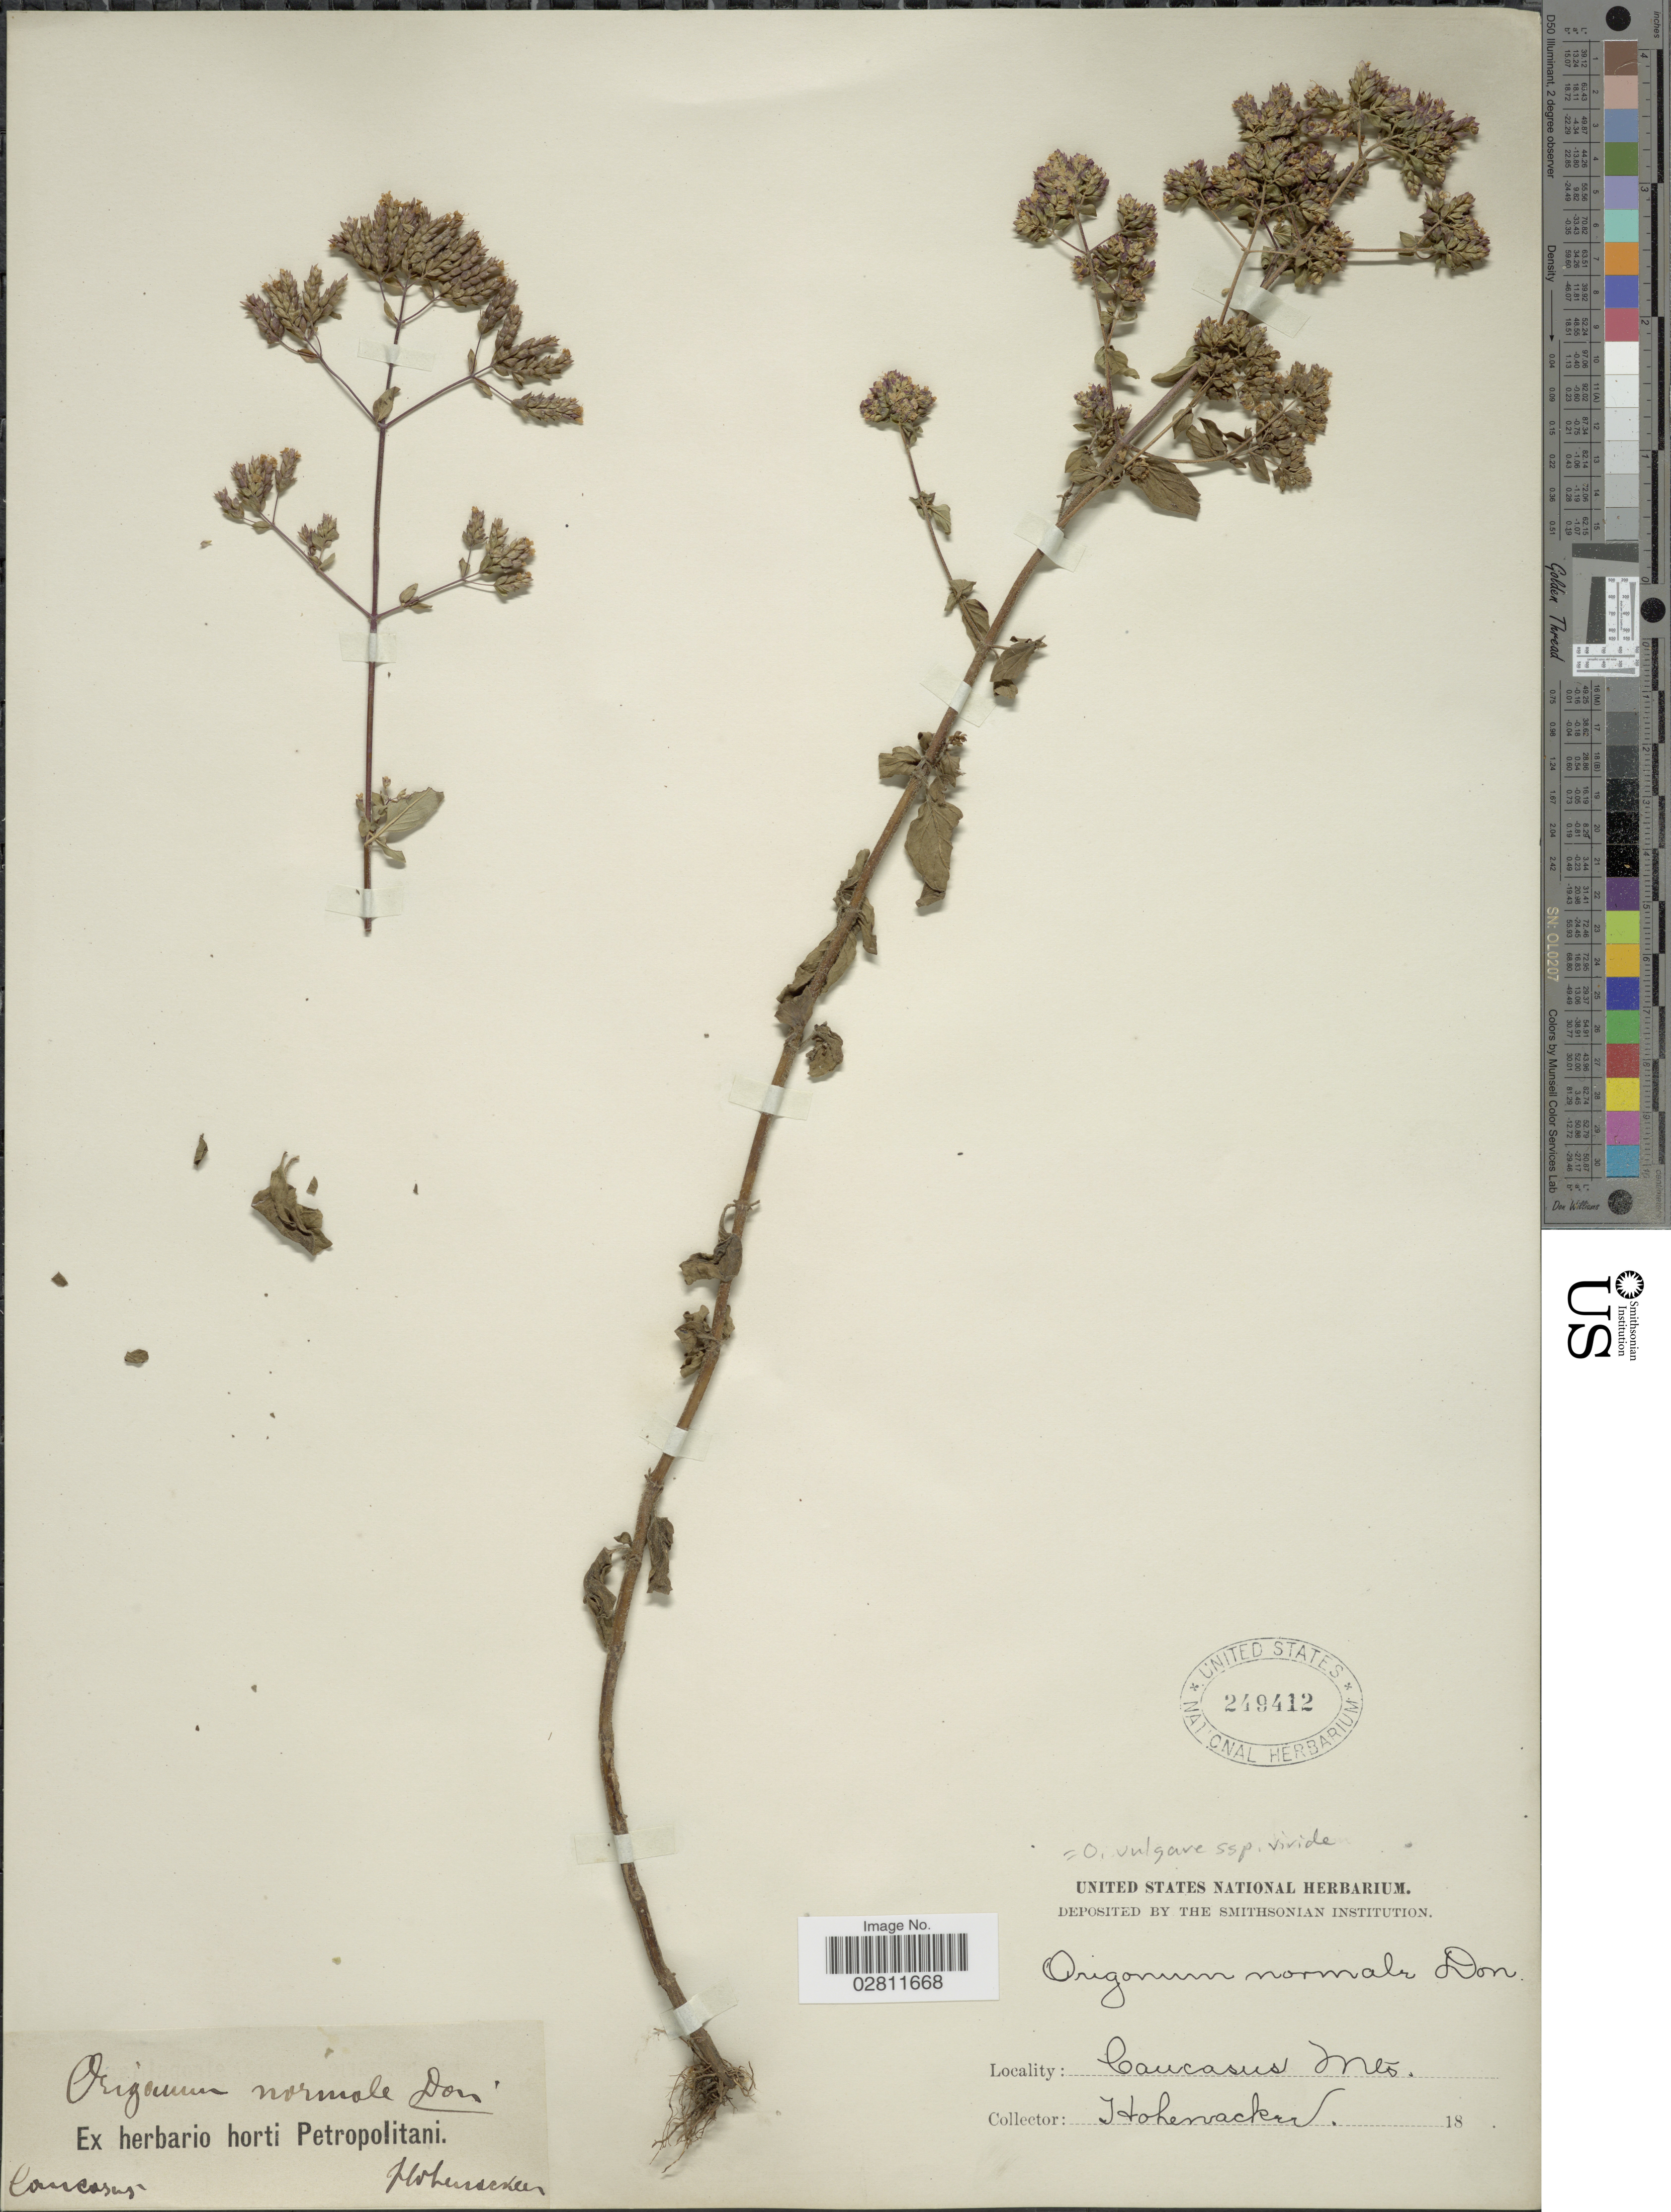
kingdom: Plantae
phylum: Tracheophyta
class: Magnoliopsida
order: Lamiales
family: Lamiaceae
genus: Origanum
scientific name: Origanum vulgare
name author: L.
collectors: Hohenacker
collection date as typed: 18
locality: Caucasus, Caucasus Mts.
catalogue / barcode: US 249412